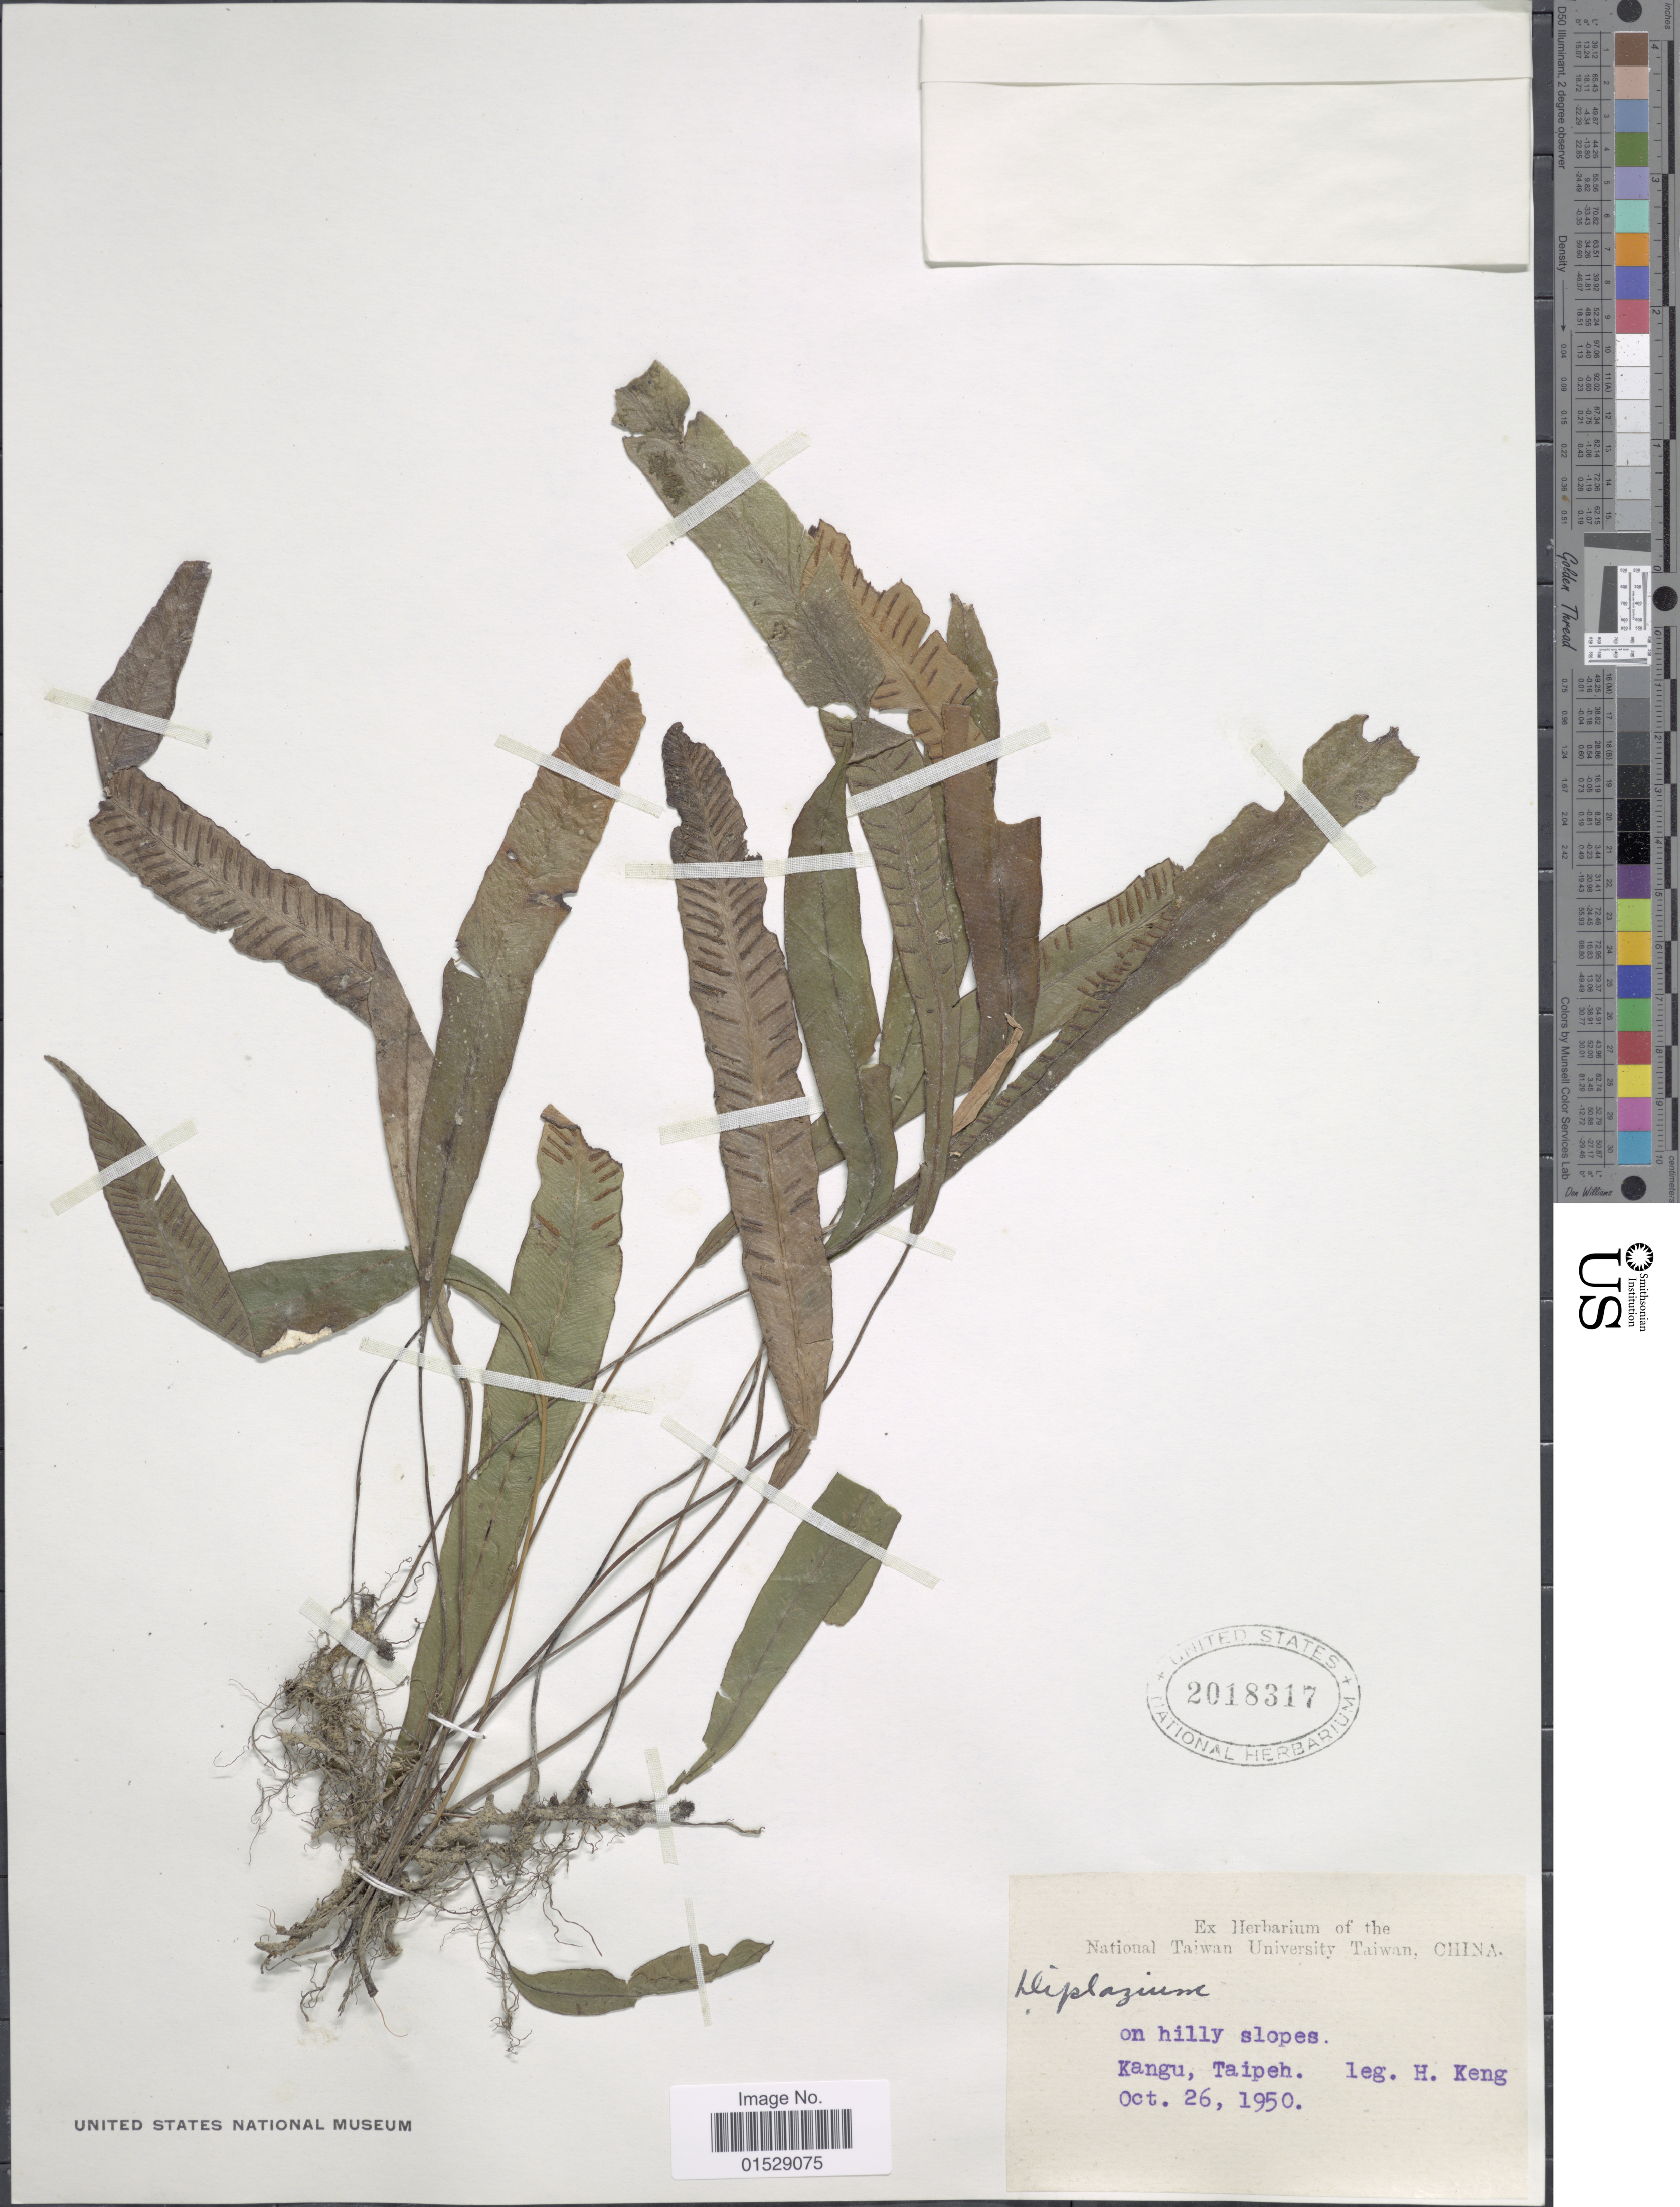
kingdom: Plantae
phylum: Tracheophyta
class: Polypodiopsida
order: Polypodiales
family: Athyriaceae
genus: Deparia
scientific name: Deparia lancea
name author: (Thunb.) Fraser-Jenk.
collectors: H. Keng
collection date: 1950-10-26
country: Taiwan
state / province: Taipei City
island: Taiwan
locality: On hilly slopes, Kangu, Taipeh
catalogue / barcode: US 2018317